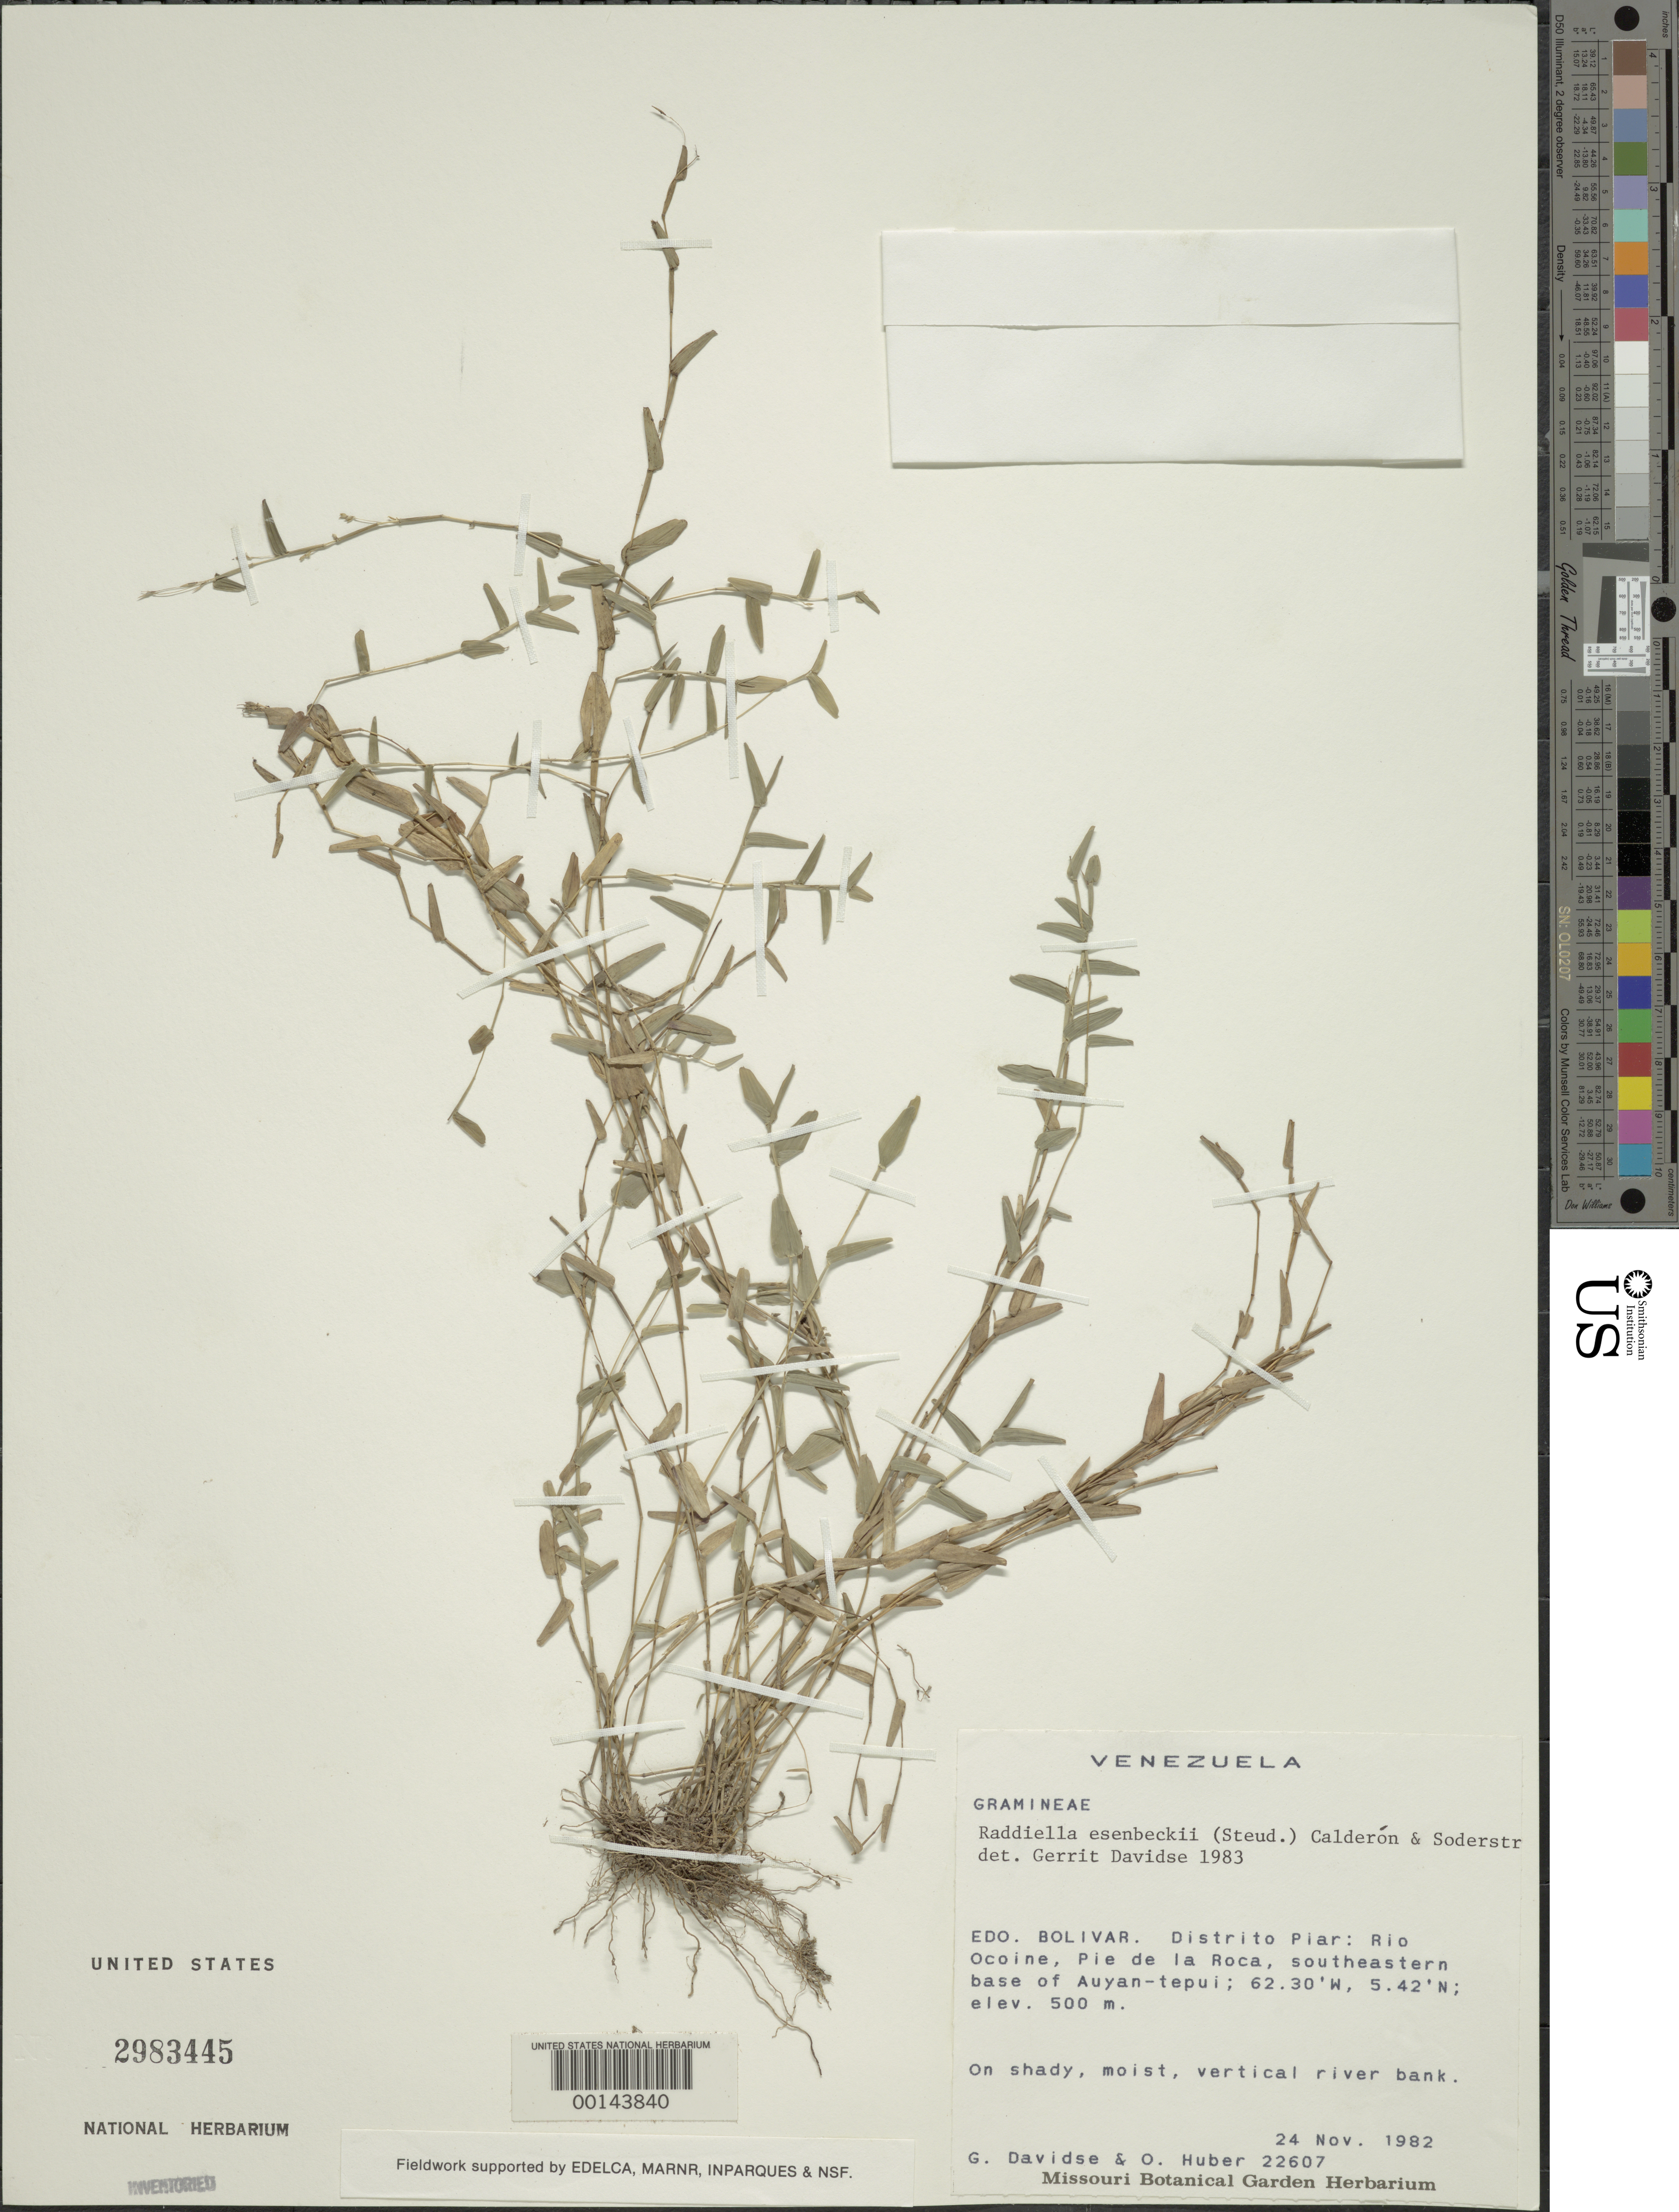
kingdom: Plantae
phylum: Tracheophyta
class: Liliopsida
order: Poales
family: Poaceae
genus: Raddiella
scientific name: Raddiella esenbeckii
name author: (Steud.) C. E. Calderón & Soderstr.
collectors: G. Davidse & O. Huber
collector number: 22607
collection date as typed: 24 Nov 1982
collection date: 1982-11-24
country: Venezuela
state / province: Bolivar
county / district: Piar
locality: Rio ocoine, pie de la roca lat 05 42'n: long 62 30'w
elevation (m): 500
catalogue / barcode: US 2983445